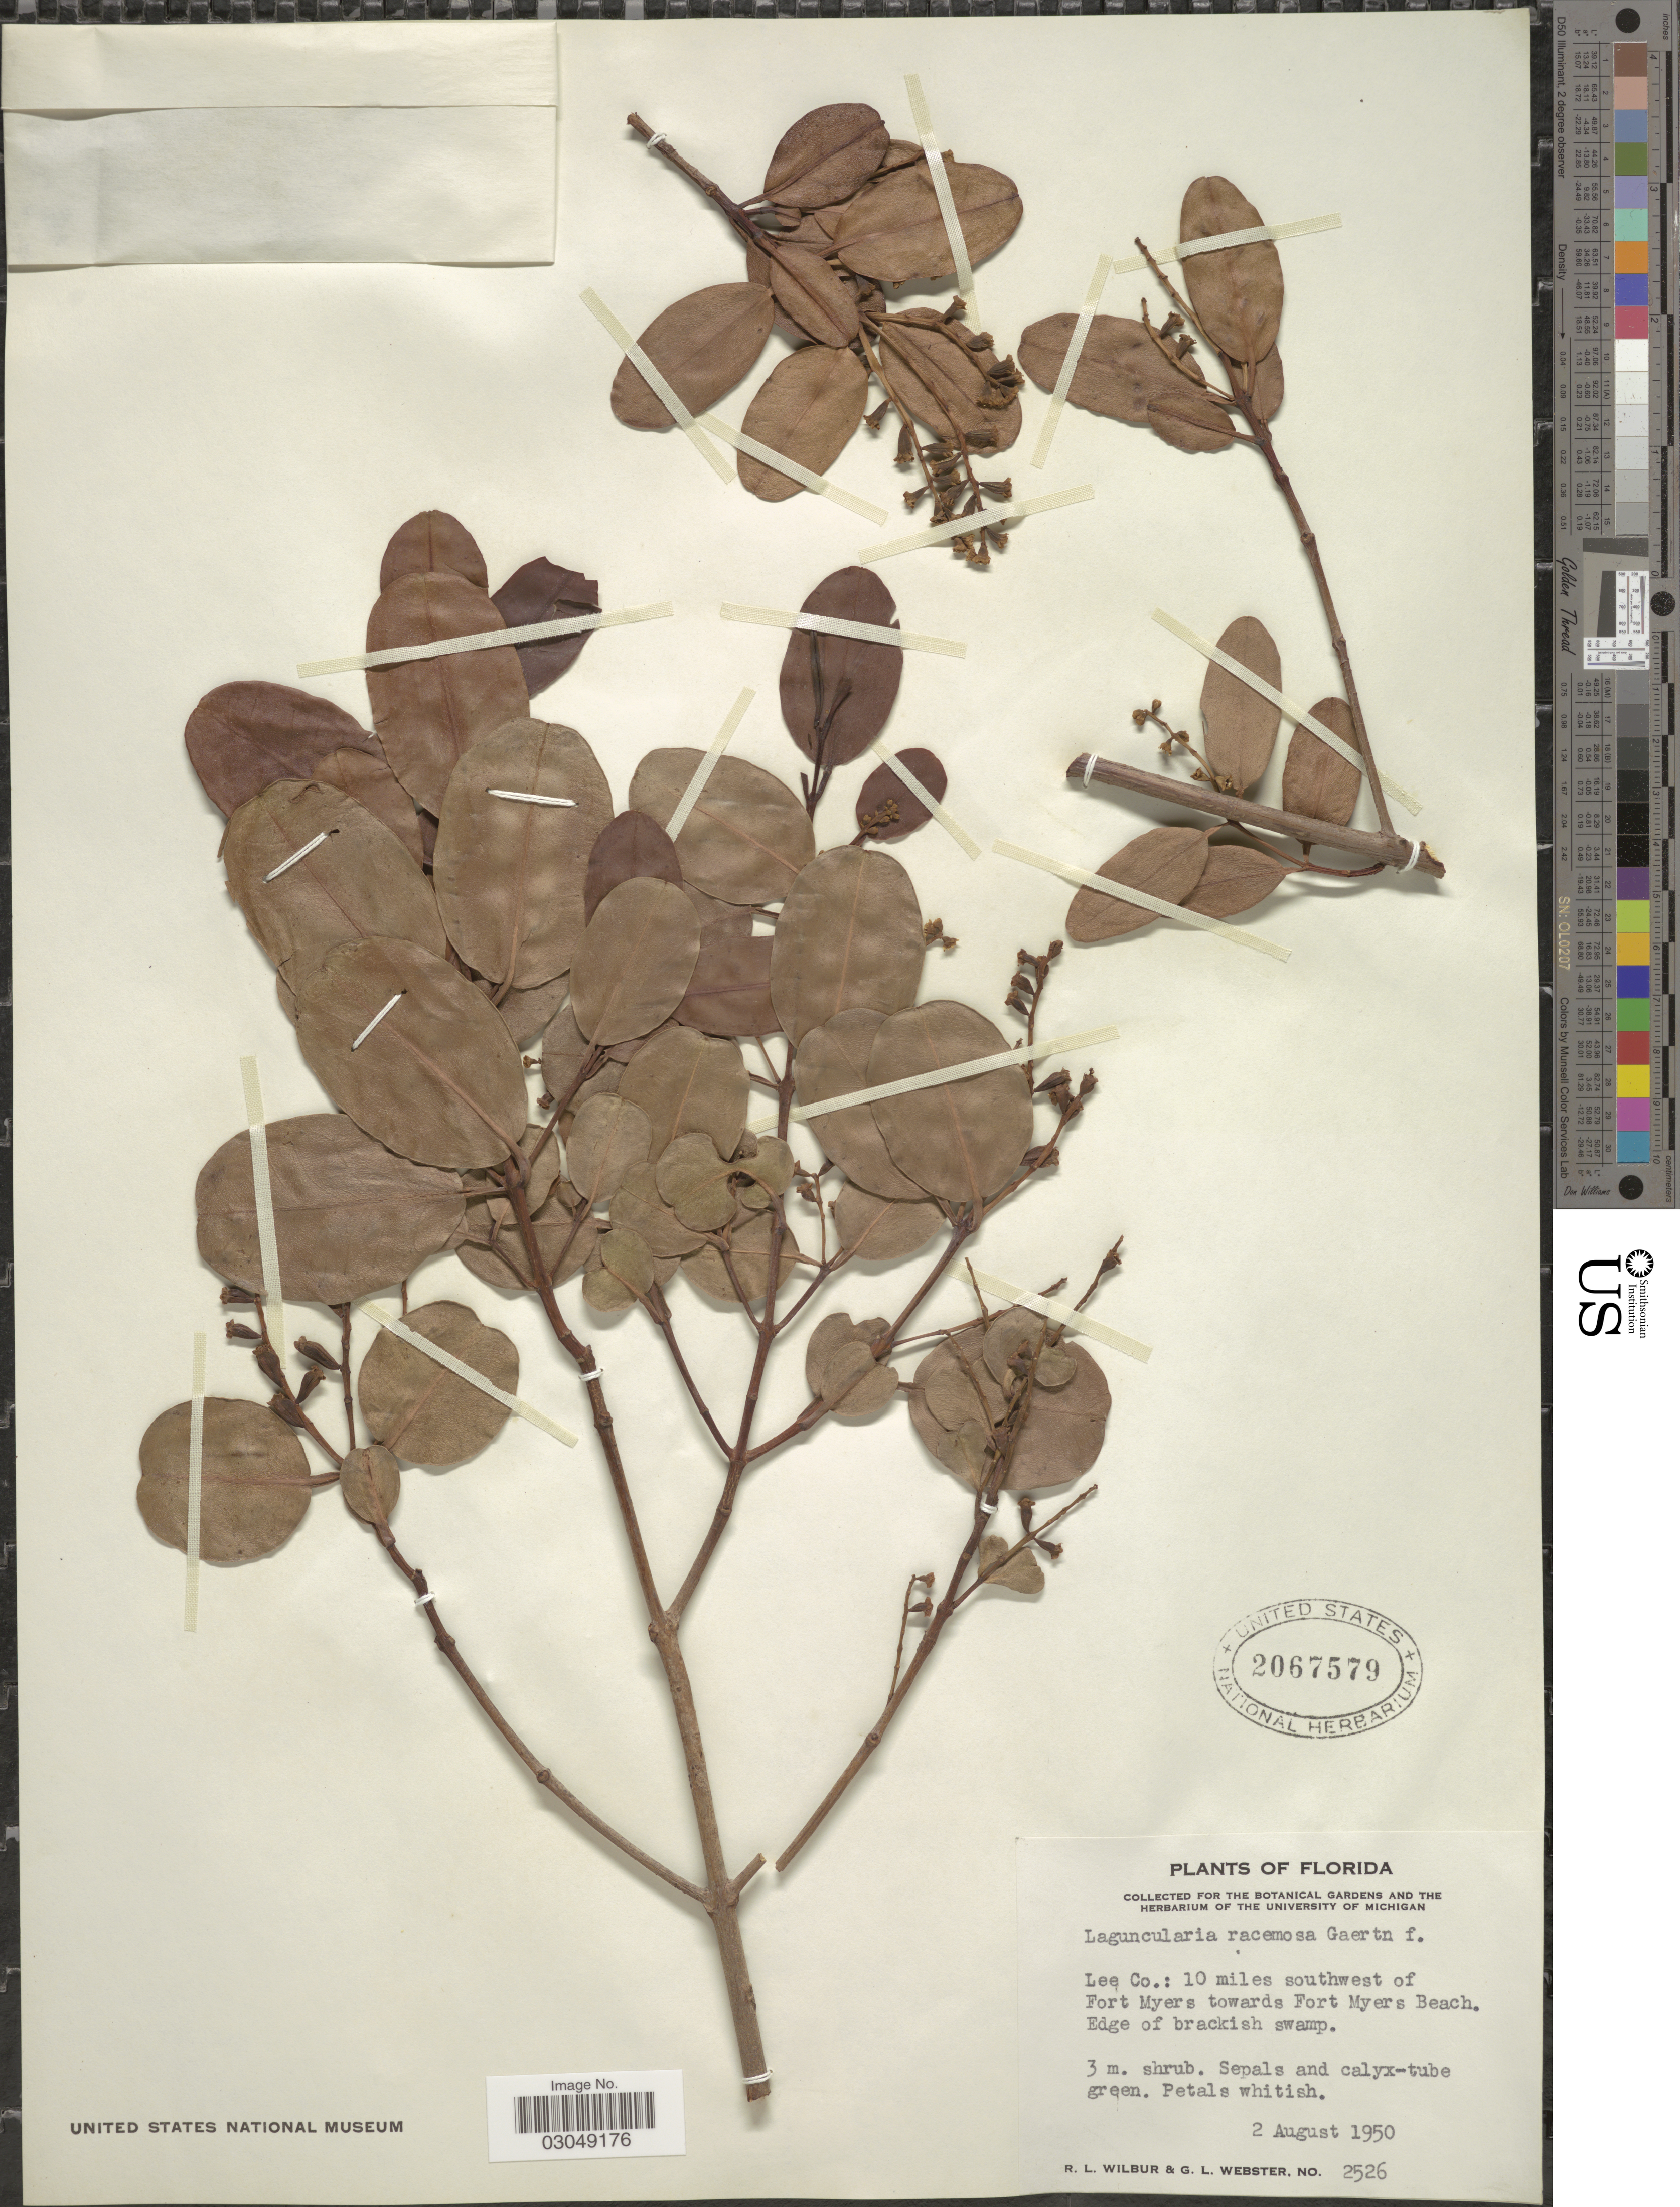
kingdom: Plantae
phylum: Tracheophyta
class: Magnoliopsida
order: Myrtales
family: Combretaceae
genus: Laguncularia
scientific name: Laguncularia racemosa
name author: (L.) C.F. Gaertn.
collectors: R. L. Wilbur & G. L. Webster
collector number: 2526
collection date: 1950-08-02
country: United States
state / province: Florida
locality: Lee Co.: 10 miles southwest of Fort Myers towards Fort Myers Beach. Edge of brackish swamp.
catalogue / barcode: US 2067579